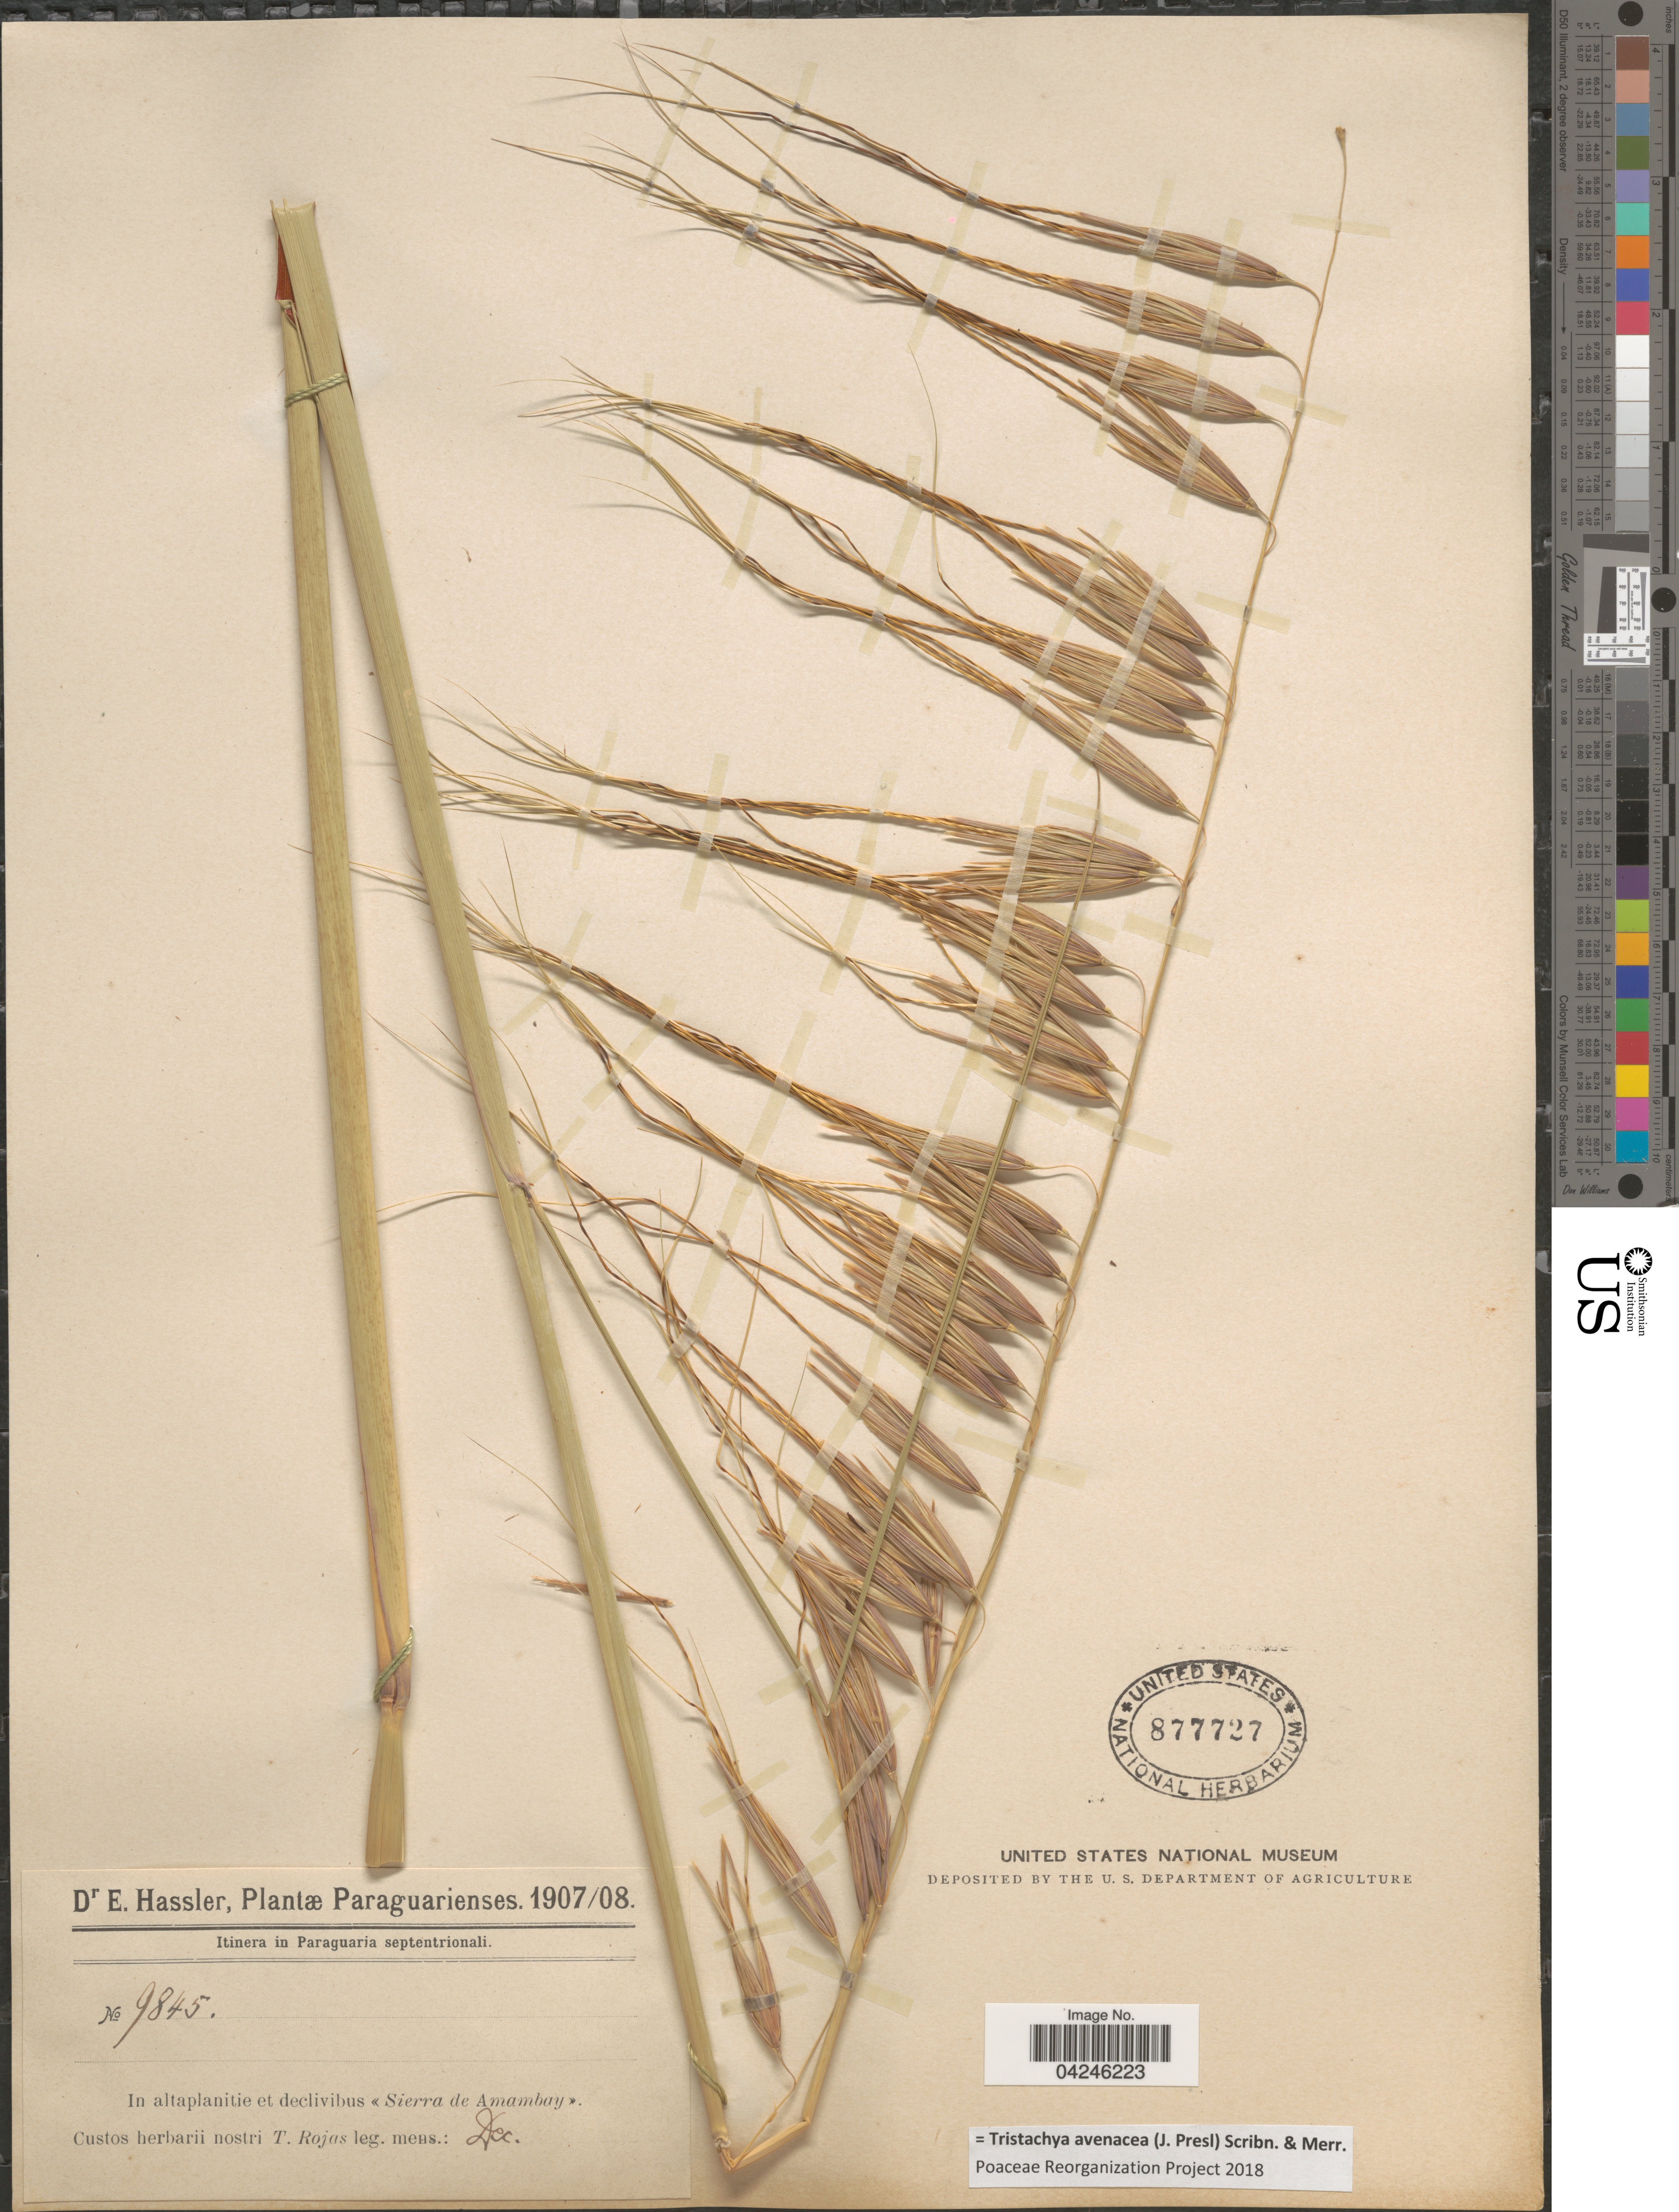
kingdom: Plantae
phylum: Tracheophyta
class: Liliopsida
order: Poales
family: Poaceae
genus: Tristachya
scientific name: Tristachya avenacea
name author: Scribn. & Merr.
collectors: T. Rojas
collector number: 9845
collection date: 1907-12/1908-12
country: Paraguay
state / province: Amambay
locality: Paraguarienses. Itinera in Paraguaria septentrionali. In altaplanitie et declivibus «Sierra de Amambay».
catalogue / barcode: US 877727